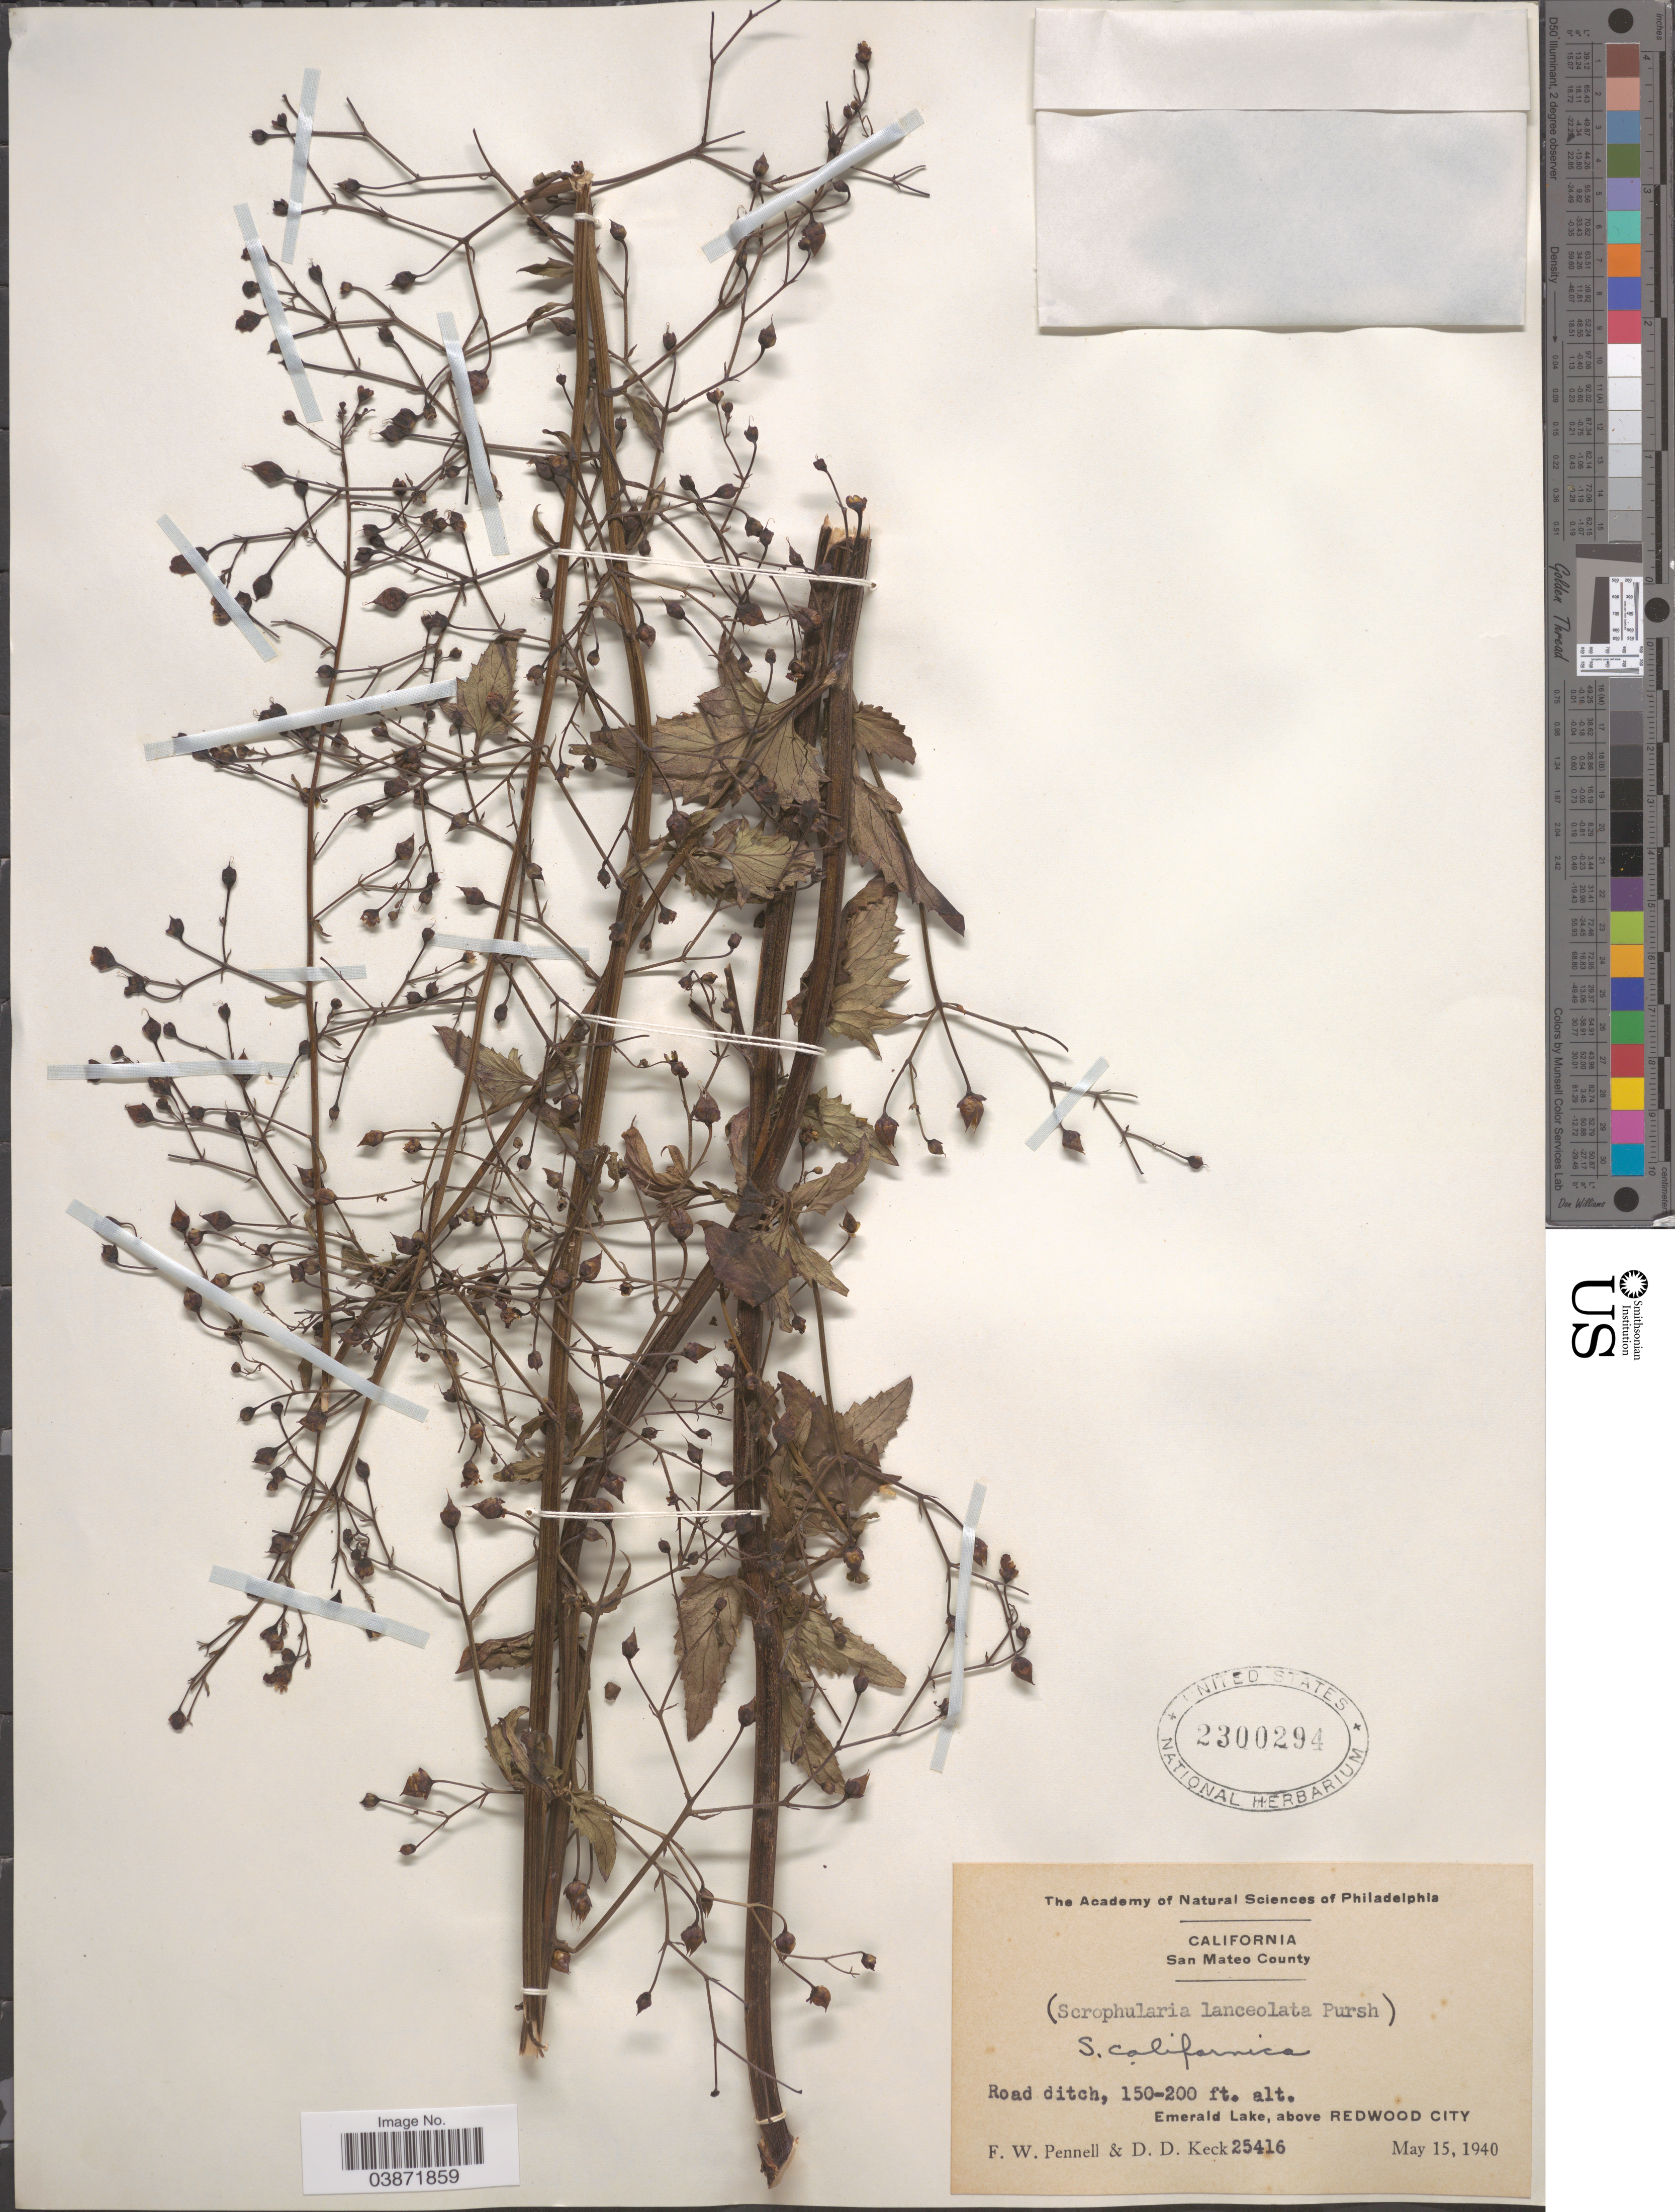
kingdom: Plantae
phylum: Tracheophyta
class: Magnoliopsida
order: Lamiales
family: Scrophulariaceae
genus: Scrophularia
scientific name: Scrophularia californica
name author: Cham. & Schltdl.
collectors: F. W. Pennell & D. D. Keck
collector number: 25416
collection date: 1940-05-15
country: United States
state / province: California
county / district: San Mateo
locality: San Mateo County. Emerald Lake, above Redwood City.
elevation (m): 46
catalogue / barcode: US 2300294